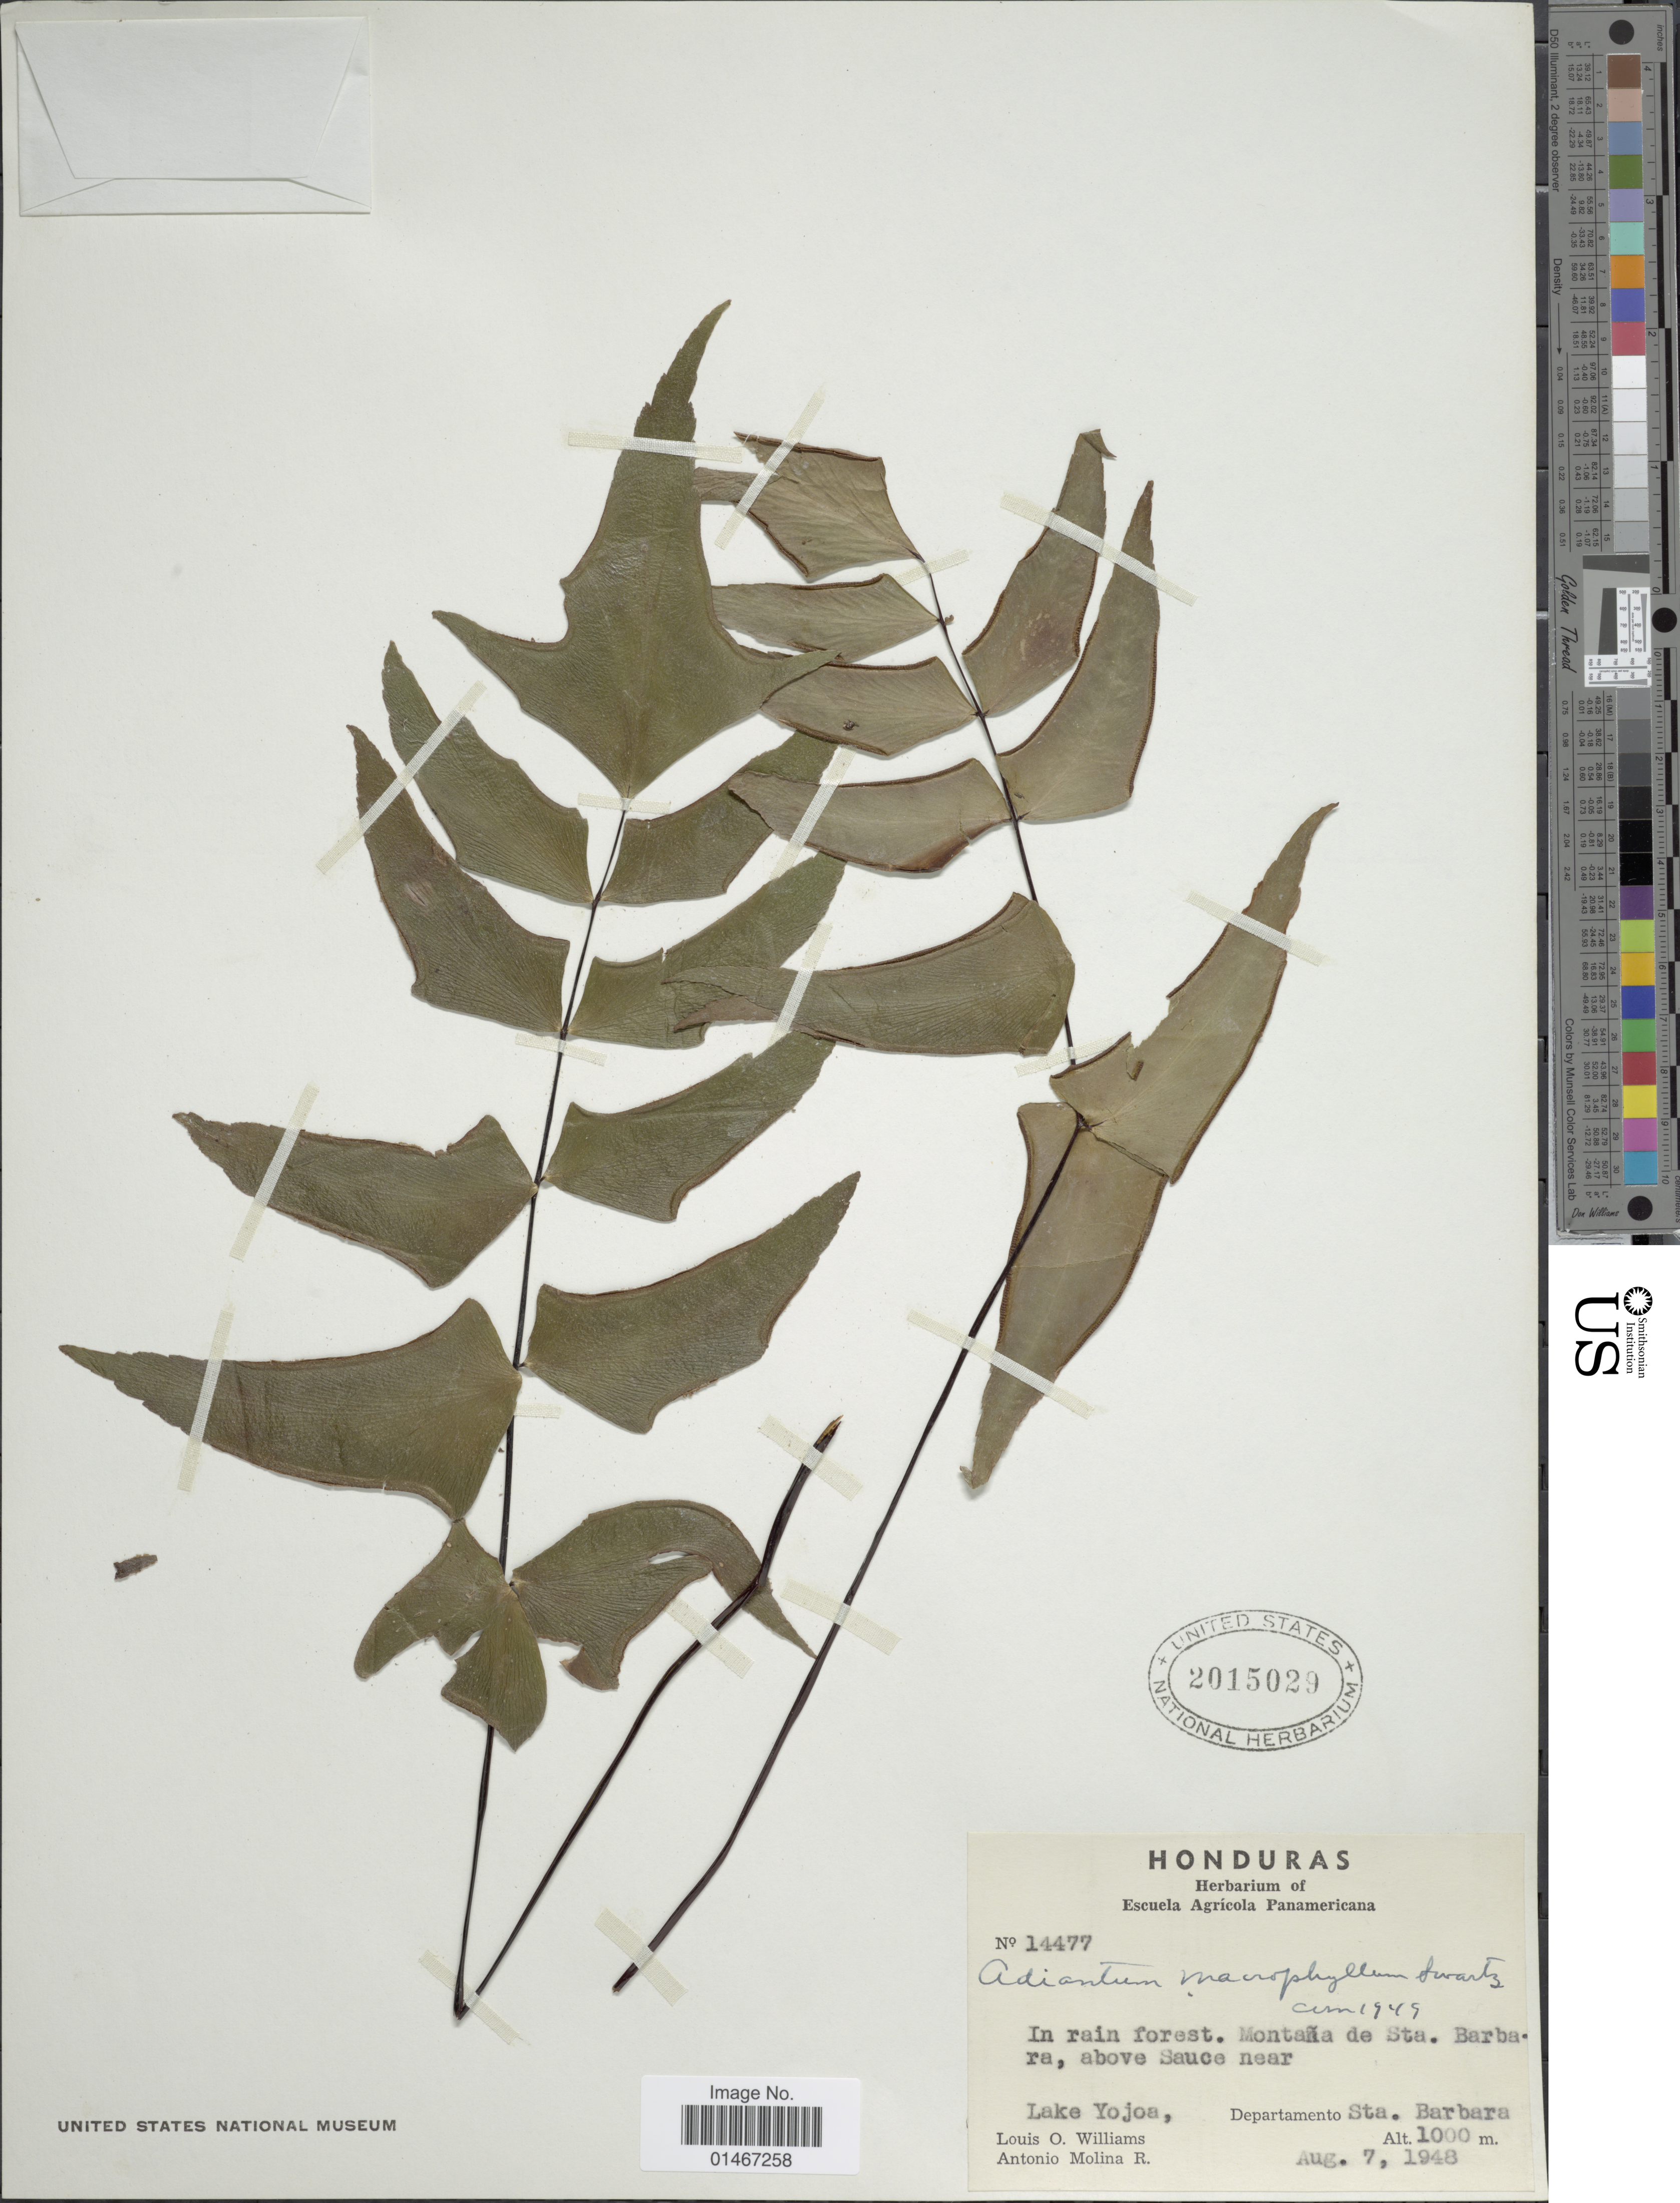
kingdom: Plantae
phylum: Tracheophyta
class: Polypodiopsida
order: Polypodiales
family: Pteridaceae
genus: Adiantum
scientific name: Adiantum macrophyllum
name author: Sw.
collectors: L. O. Williams & A. Molina R.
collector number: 14477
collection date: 1948-08-07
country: Honduras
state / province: Santa Bárbara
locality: Montana de Sta. Barbara, above Sauce near Lake Yojoa, Departamento Sta. Barbara.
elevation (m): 1000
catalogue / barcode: US 2015029